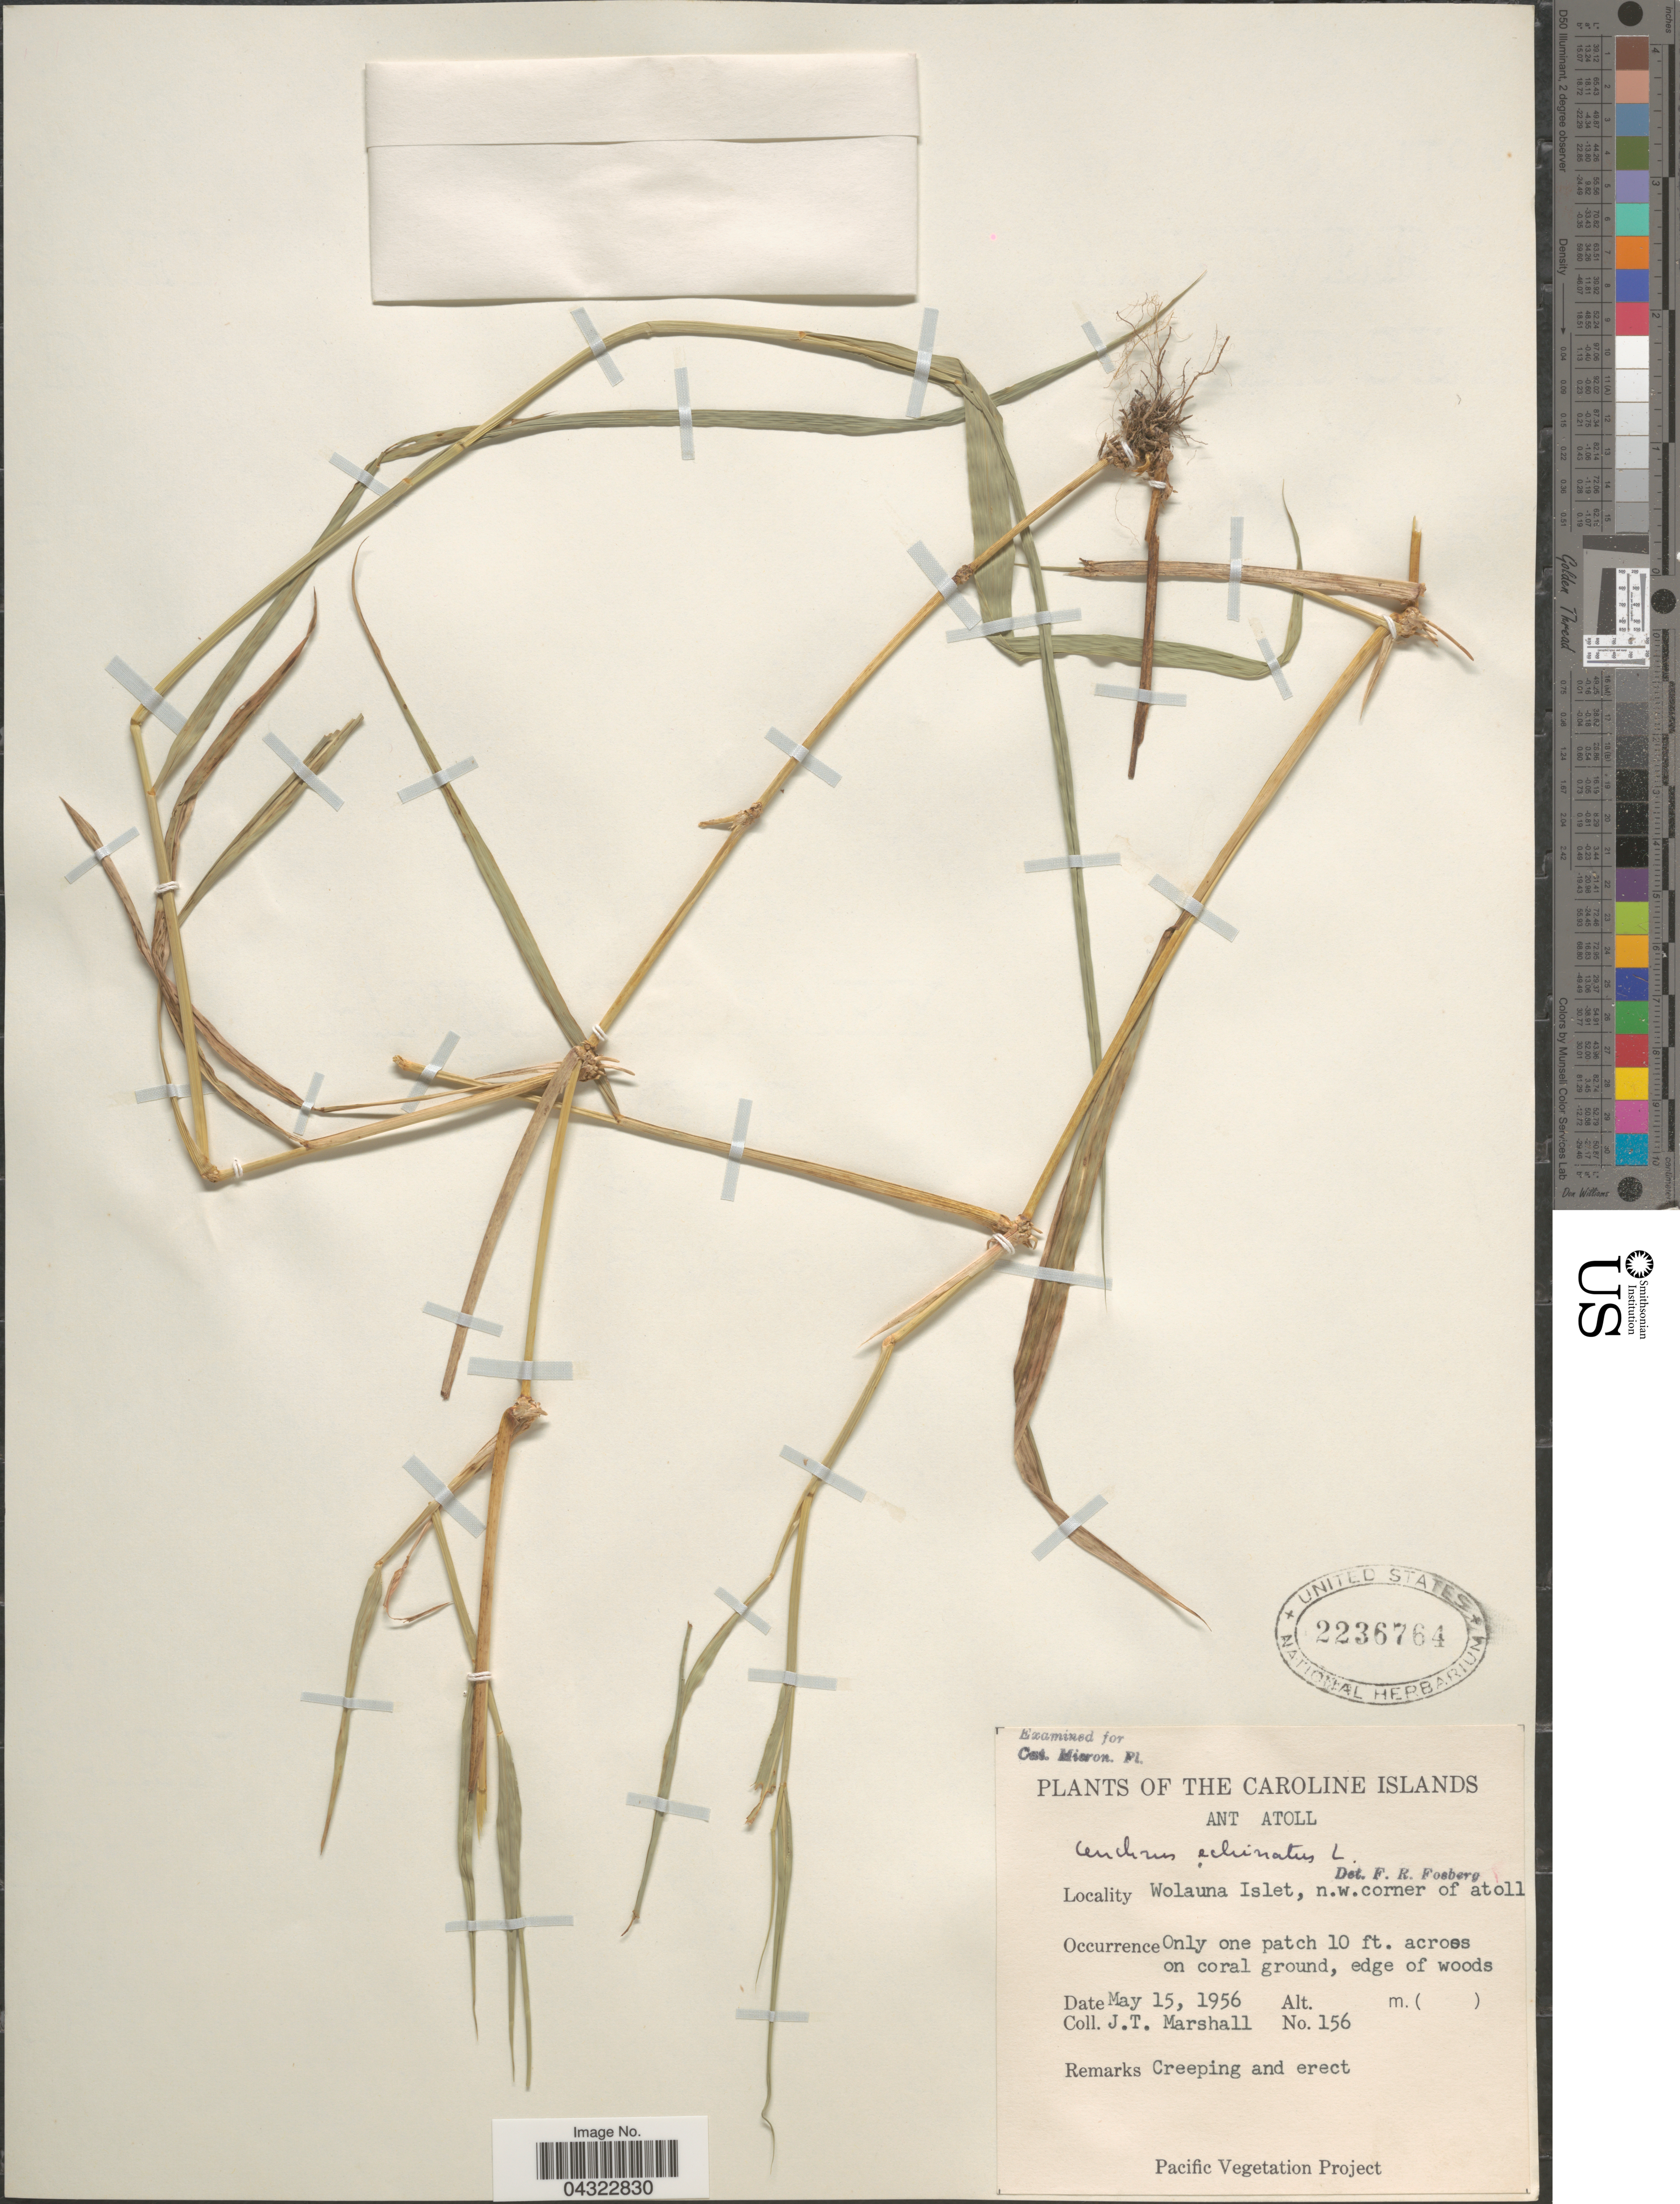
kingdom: Plantae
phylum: Tracheophyta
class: Liliopsida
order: Poales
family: Poaceae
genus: Cenchrus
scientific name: Cenchrus echinatus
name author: L.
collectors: J. T. Marshall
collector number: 156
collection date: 1956-05-15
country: Micronesia, Federated States of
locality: The Caroline Islands. Ant Atoll. Wolauna Islet, n.w.corner of atoll.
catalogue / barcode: US 2236764